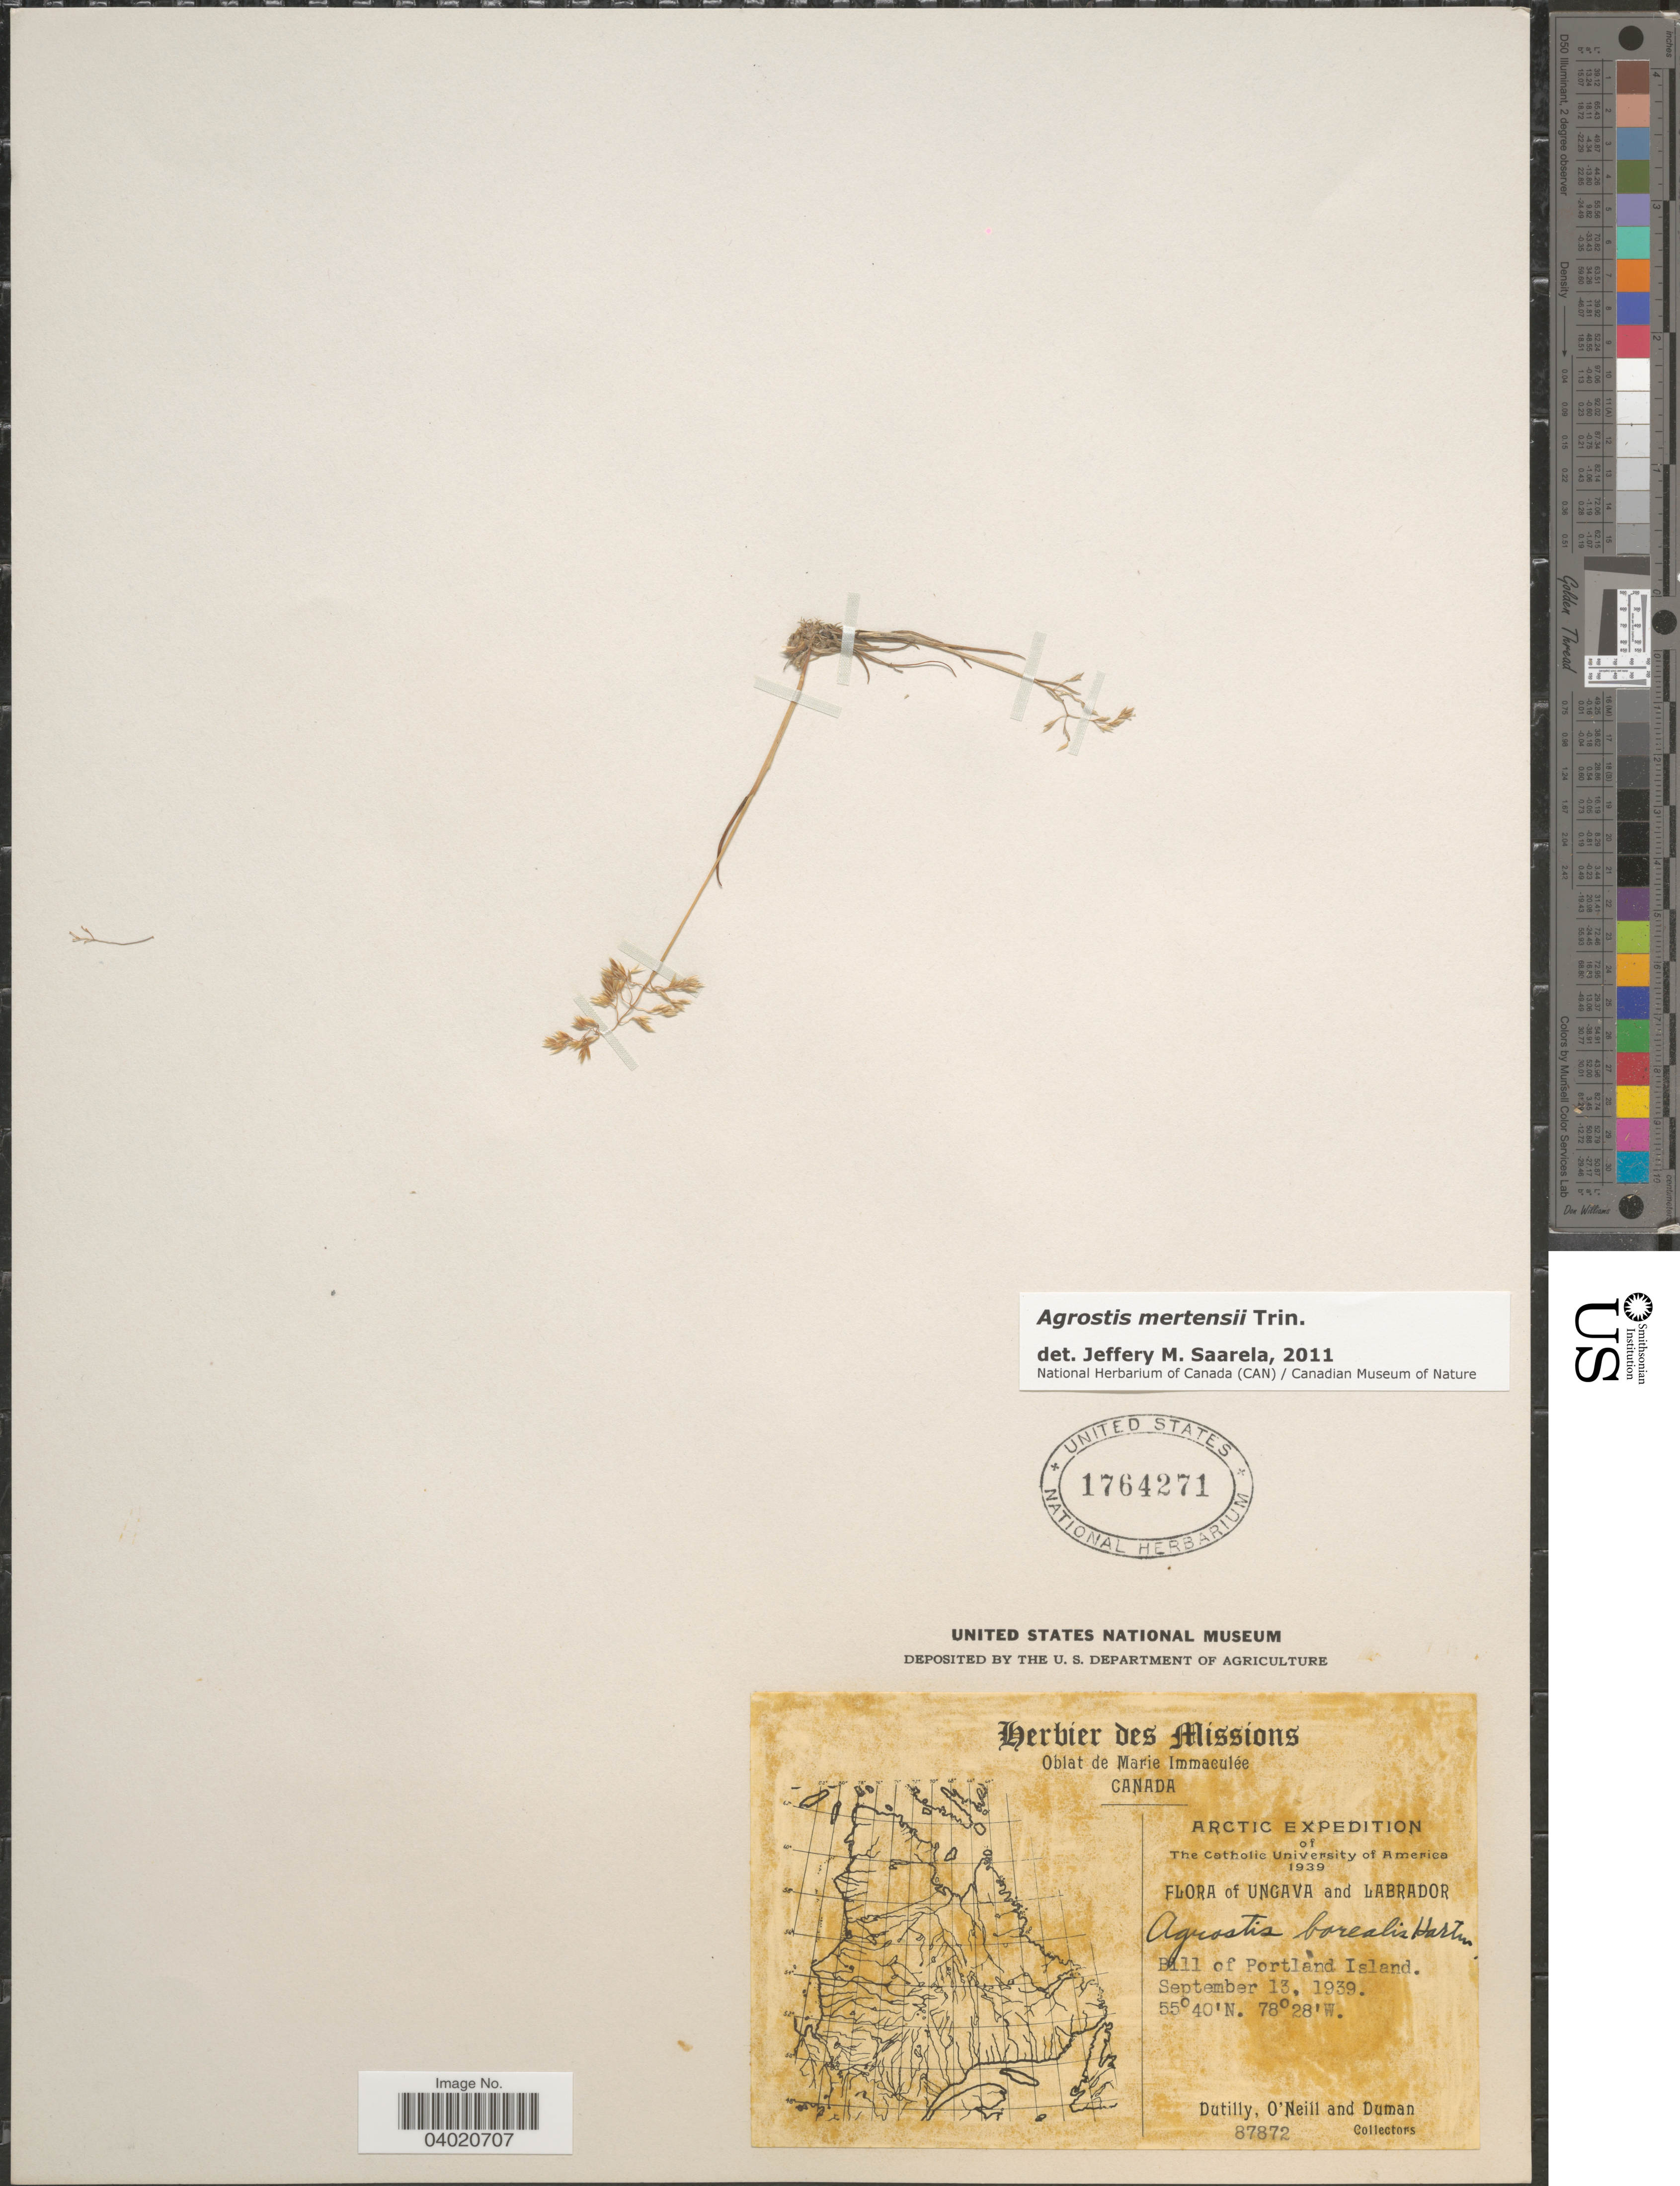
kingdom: Plantae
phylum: Tracheophyta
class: Liliopsida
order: Poales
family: Poaceae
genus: Agrostis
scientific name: Agrostis mertensii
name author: Trin.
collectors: -. Dutilly, -. O'Neill & -. Duman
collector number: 87872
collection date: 1939-09-13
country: Canada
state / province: Newfoundland and Labrador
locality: Ungava and Labrador. Bill of Portland Island.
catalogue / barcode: US 1764271